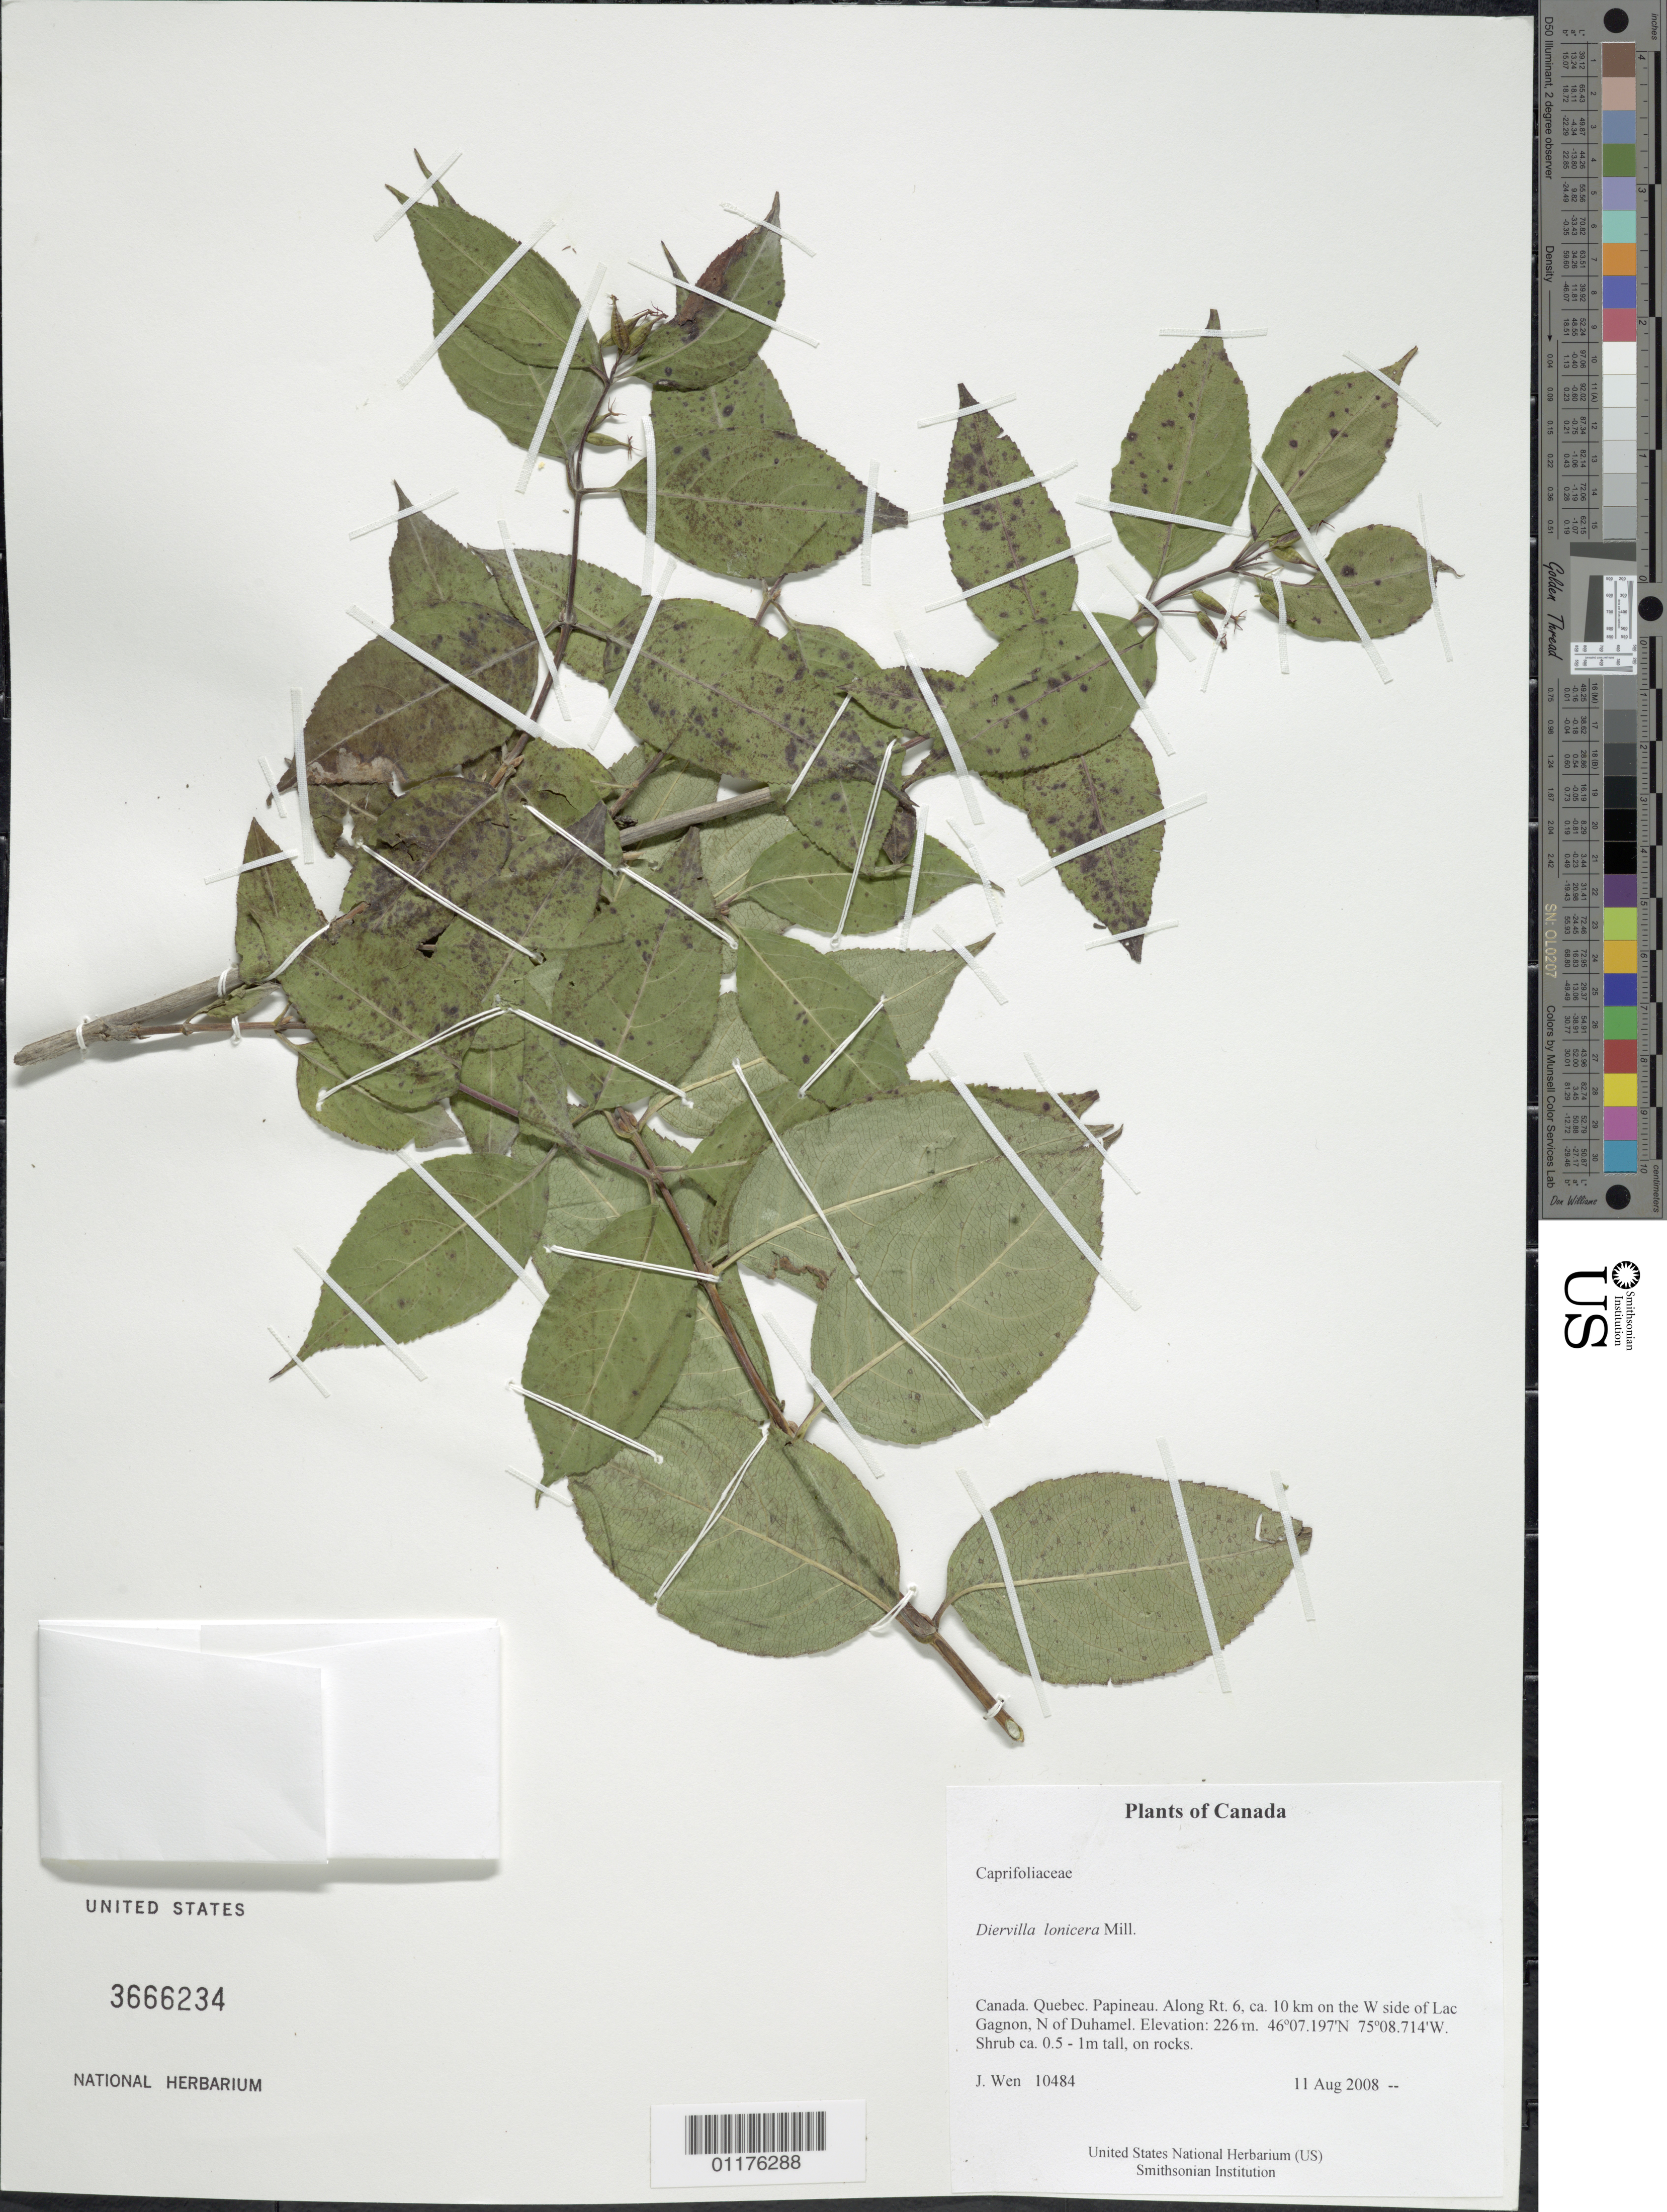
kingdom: Plantae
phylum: Tracheophyta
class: Magnoliopsida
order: Dipsacales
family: Caprifoliaceae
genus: Diervilla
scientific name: Diervilla lonicera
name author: Mill.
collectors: J. Wen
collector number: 10484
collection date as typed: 11 Aug 2008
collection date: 2008-08-11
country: Canada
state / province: Quebec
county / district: Papineau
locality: Along Rt. 6, ca. 10 km on the W side of Lac Gagnon, N of Duhamel.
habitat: On rocks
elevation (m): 226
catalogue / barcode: US 3666234